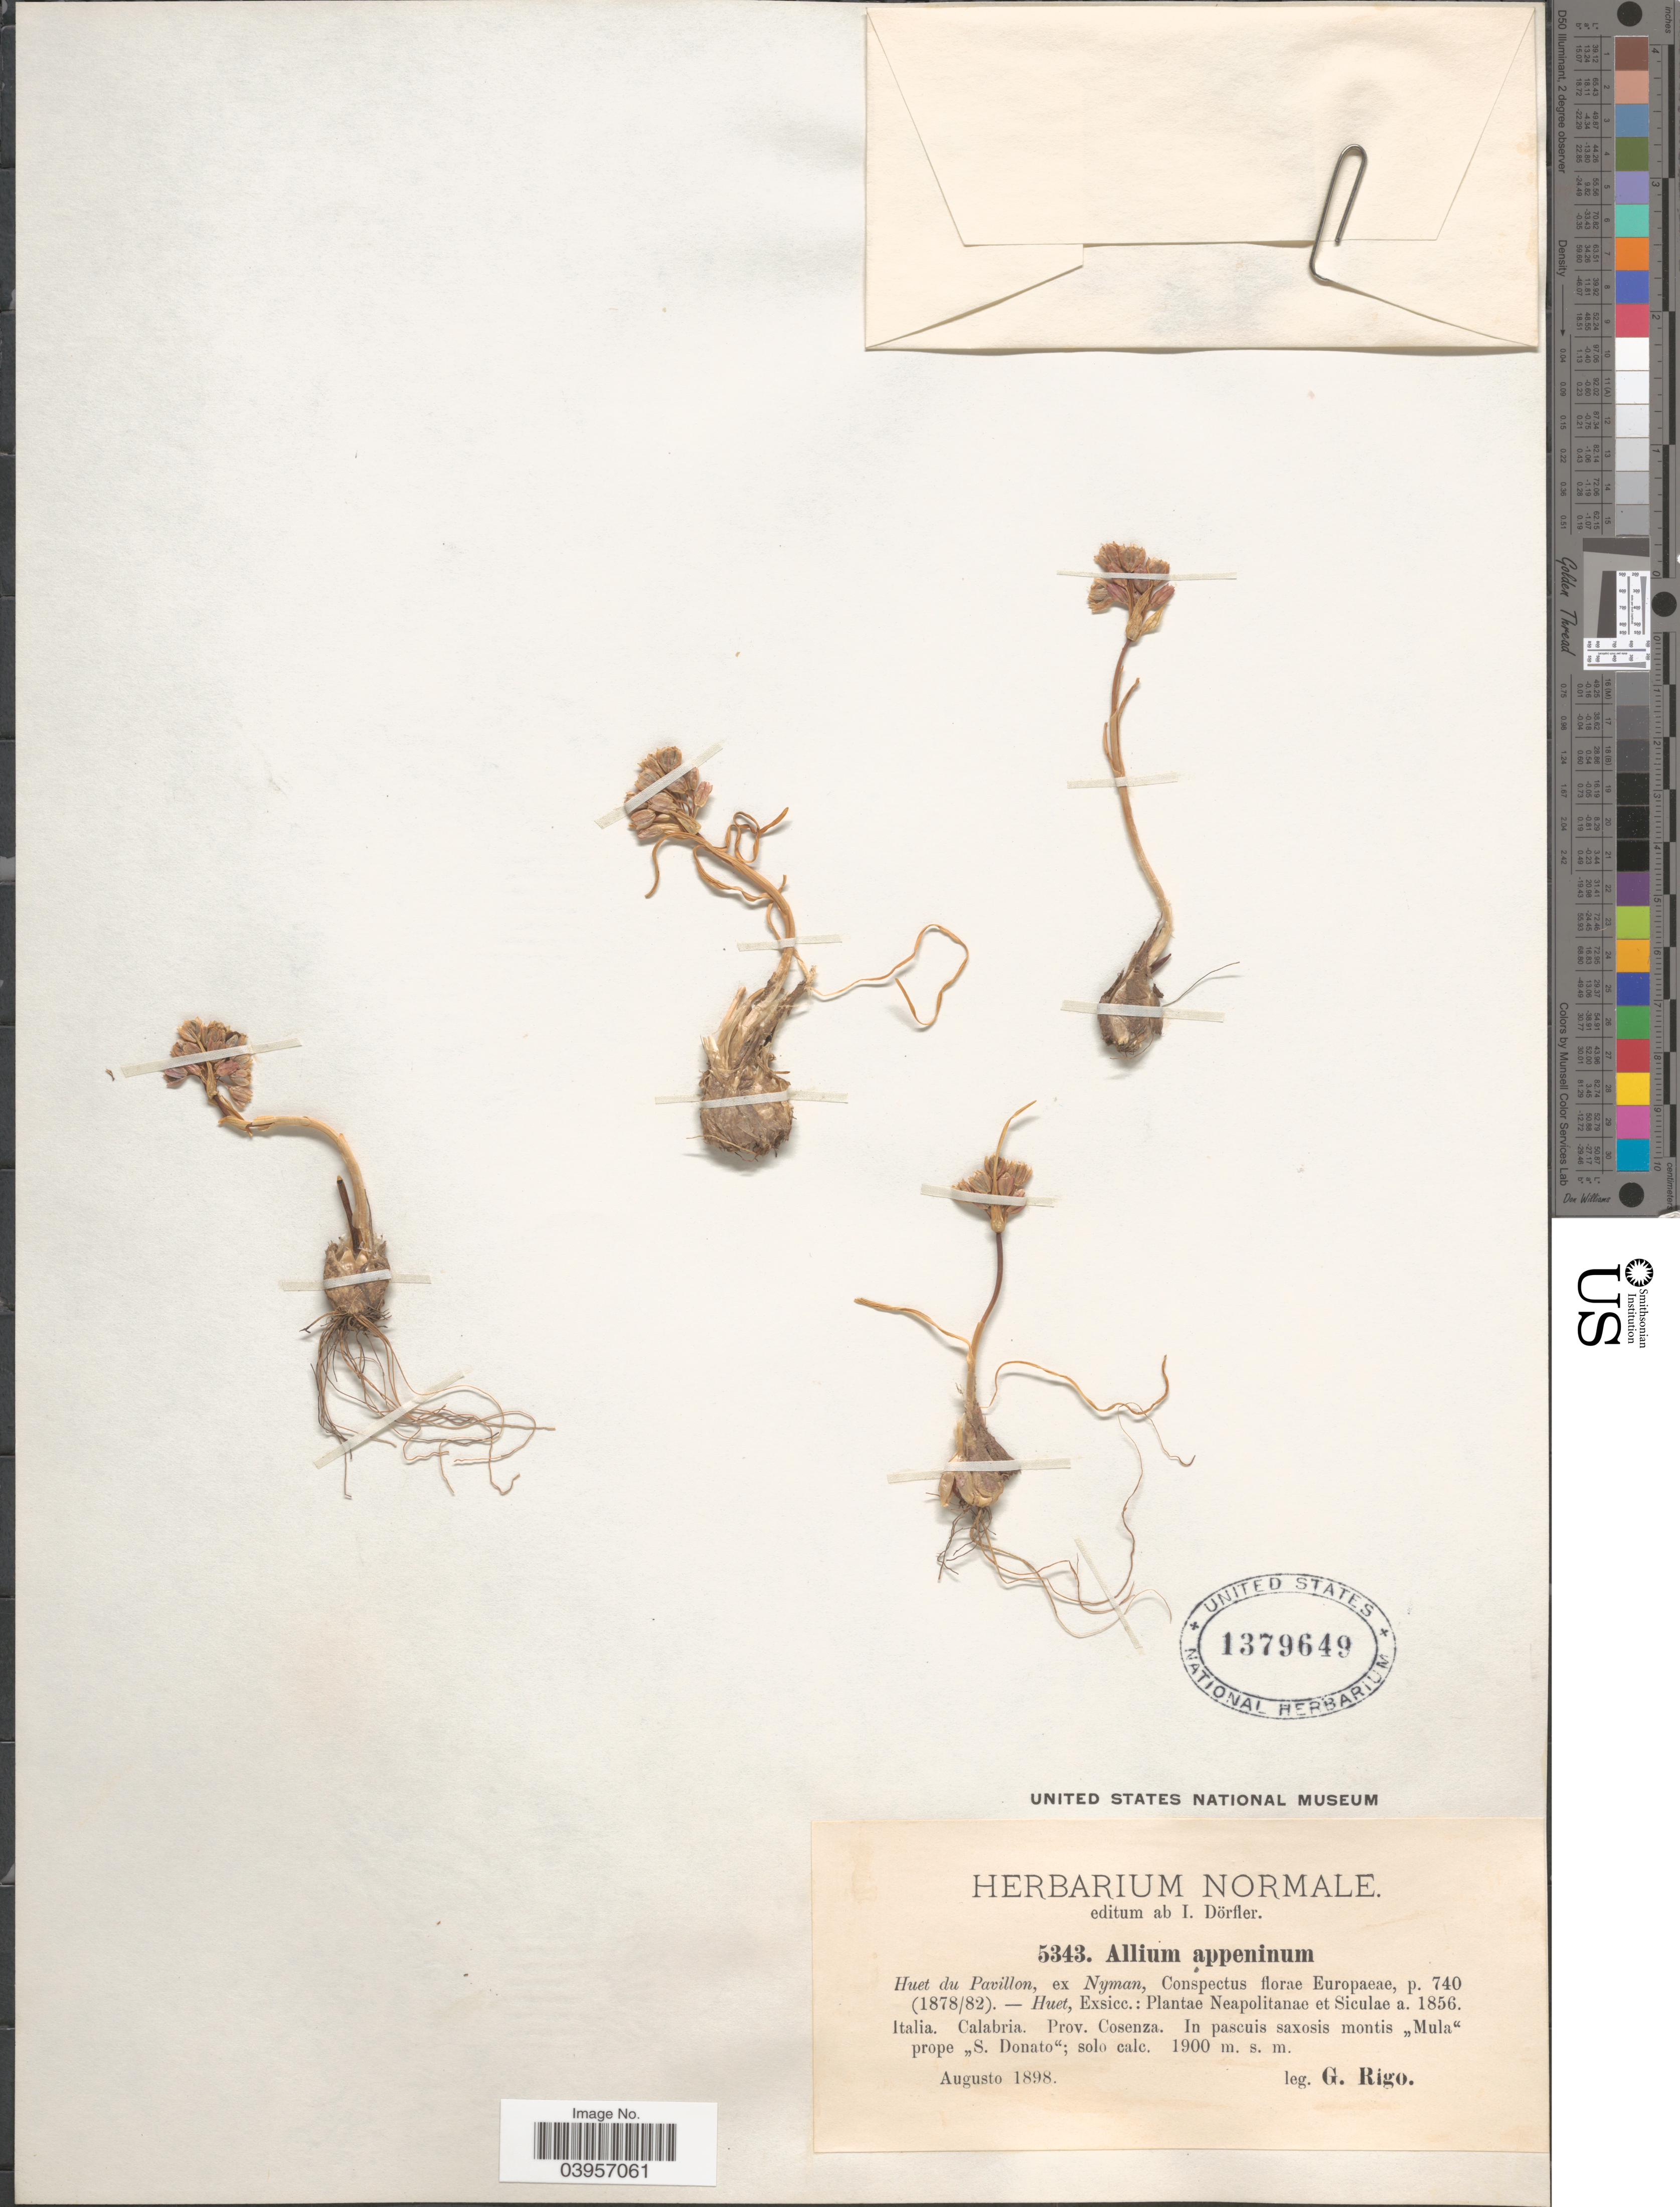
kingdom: Plantae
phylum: Tracheophyta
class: Liliopsida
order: Asparagales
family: Amaryllidaceae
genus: Allium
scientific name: Allium apenninum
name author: A. Huet ex Nyman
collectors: G. Rigo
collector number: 5343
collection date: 1898-08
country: Italy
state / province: Calabria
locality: Prov. Cosenza. In pascuis saxosis montis "Mula" prope "S. Donato".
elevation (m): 1900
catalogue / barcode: US 1379649